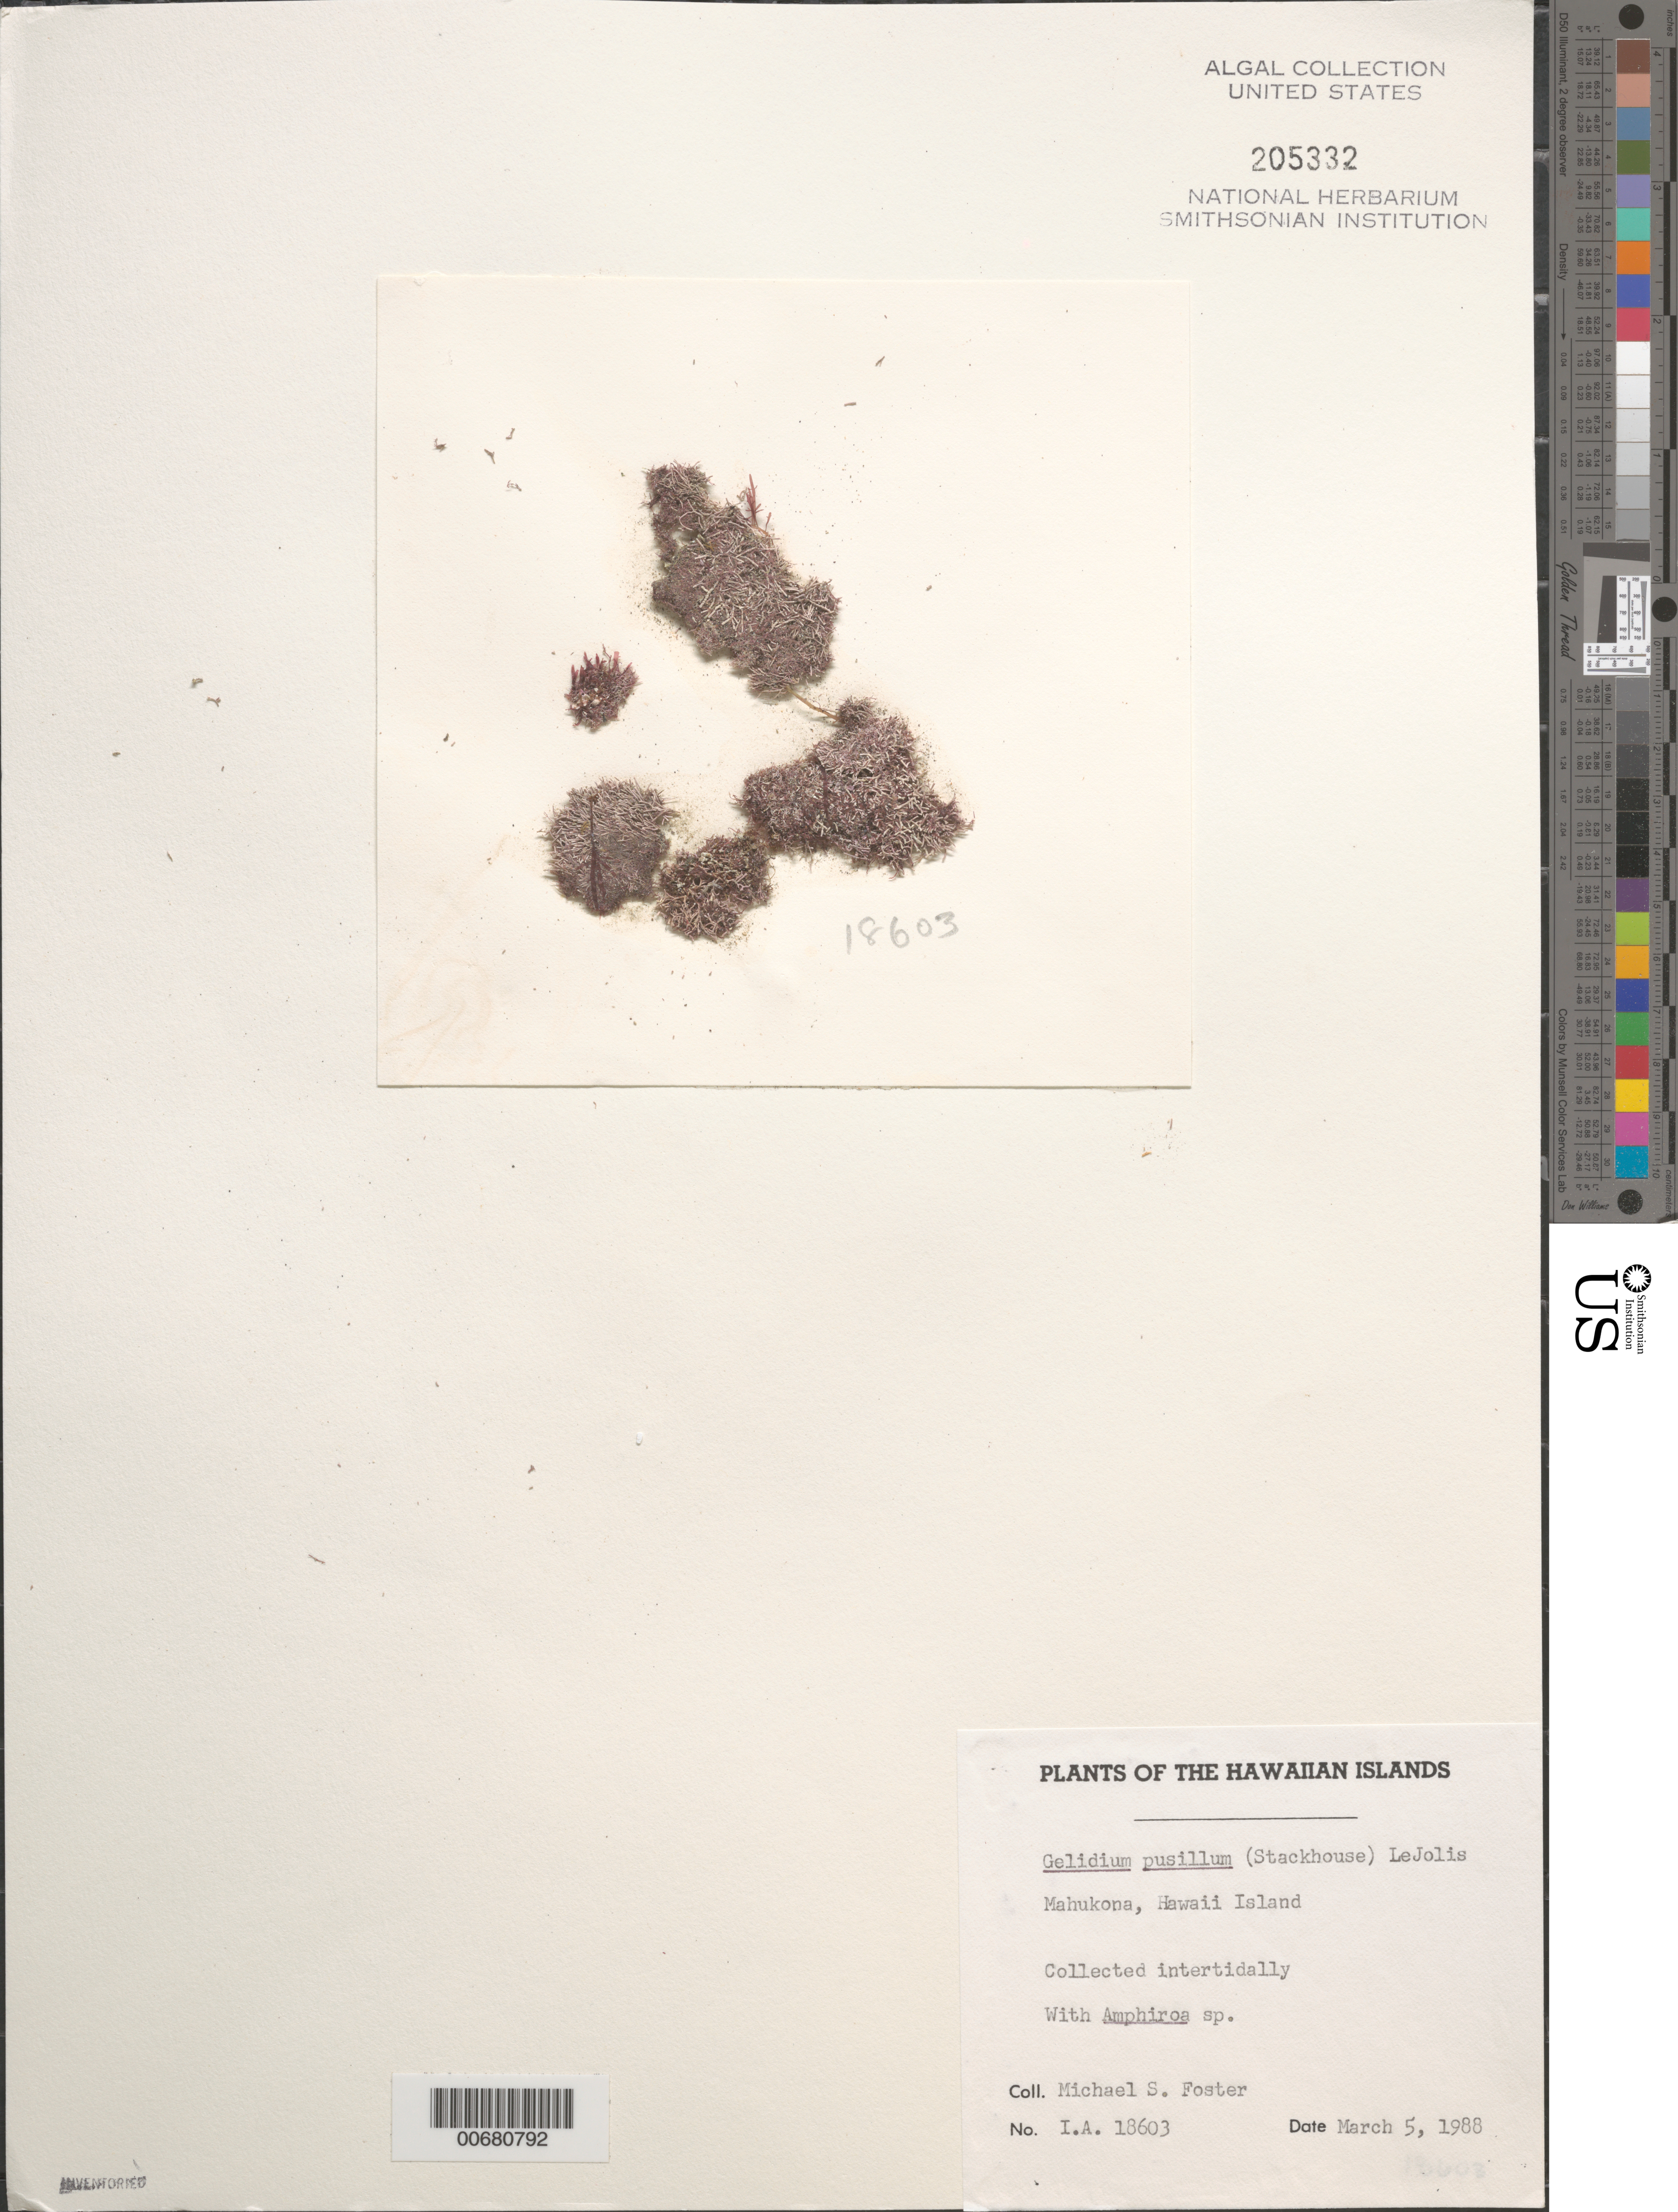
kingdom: Plantae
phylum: Rhodophyta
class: Florideophyceae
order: Gelidiales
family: Gelidiaceae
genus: Gelidium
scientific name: Gelidium pusillum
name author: (Stackh.) Le Jol.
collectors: M. Foster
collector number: IAA 18603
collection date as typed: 05 Mar 1988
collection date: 1988-03-05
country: United States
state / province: Hawaii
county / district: Hawaii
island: Hawaii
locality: Mahukona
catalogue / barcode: US 205332